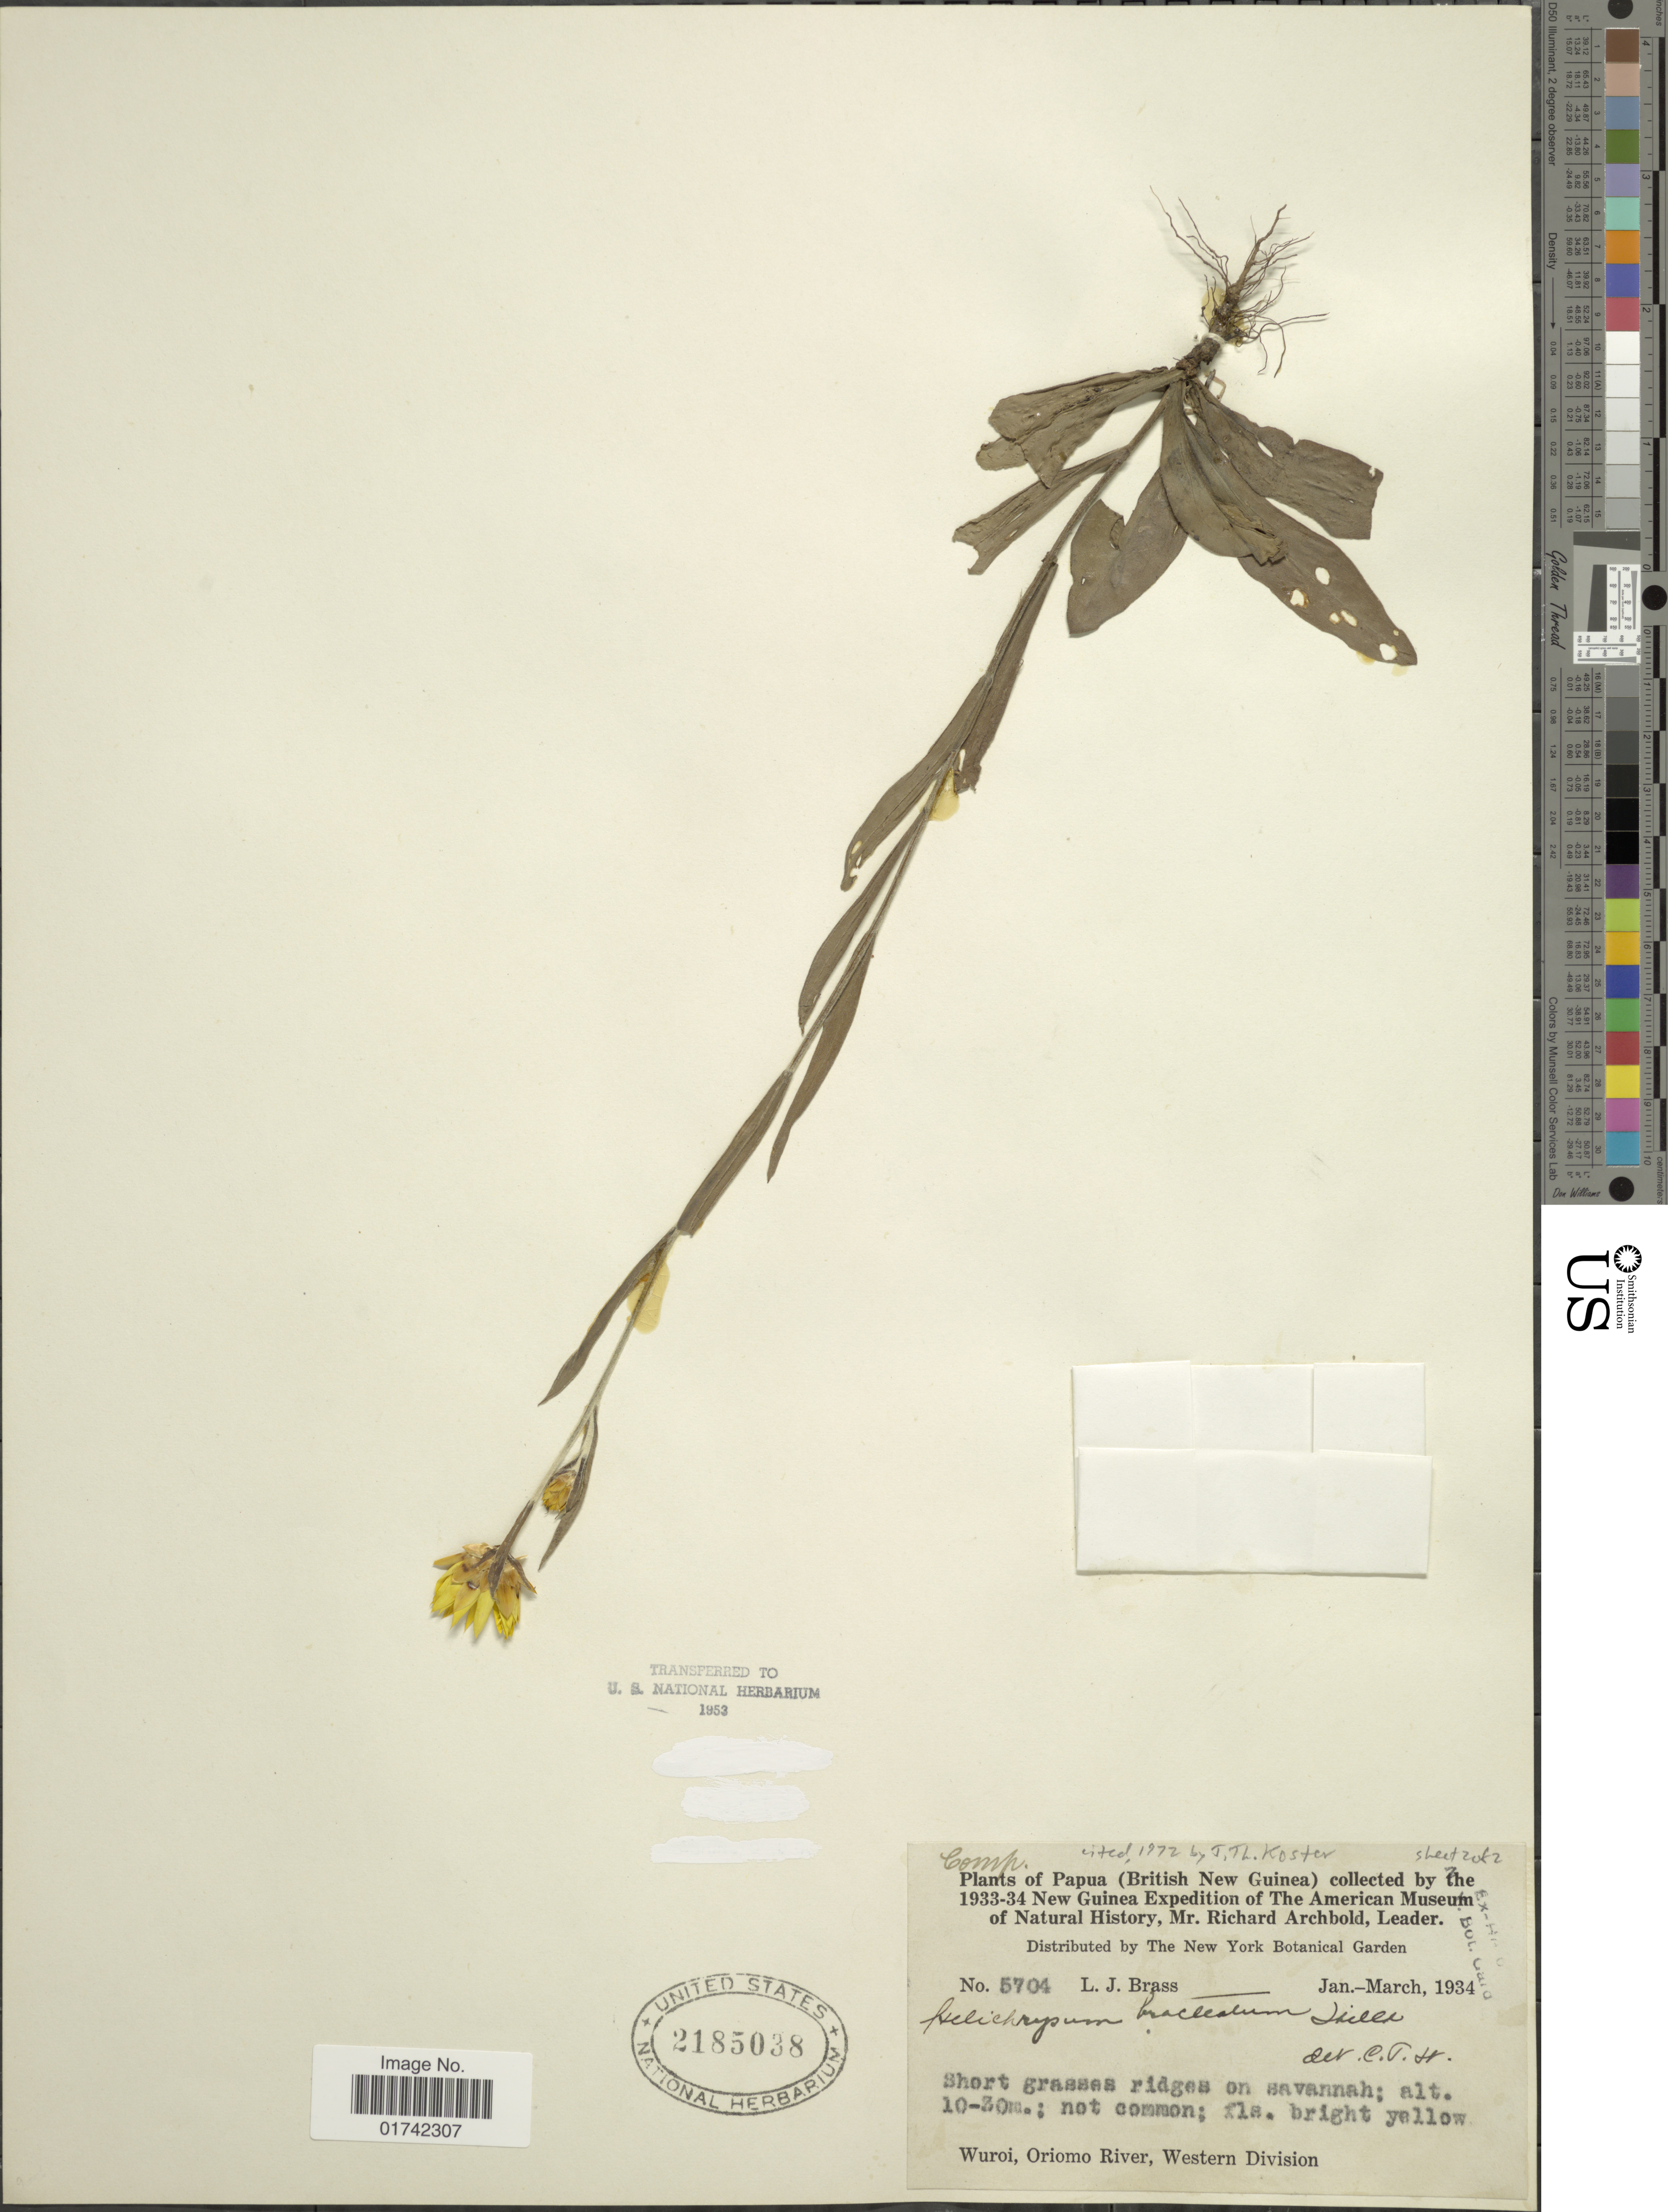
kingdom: Plantae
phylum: Tracheophyta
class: Magnoliopsida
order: Asterales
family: Asteraceae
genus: Helichrysum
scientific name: Helichrysum bracteatum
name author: (Vent.) Haw.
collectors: L. J. Brass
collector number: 5704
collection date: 1934-01/1934-03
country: Papua New Guinea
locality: Wuroi, Oriomo River, Western Division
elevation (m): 10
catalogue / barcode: US 2185038